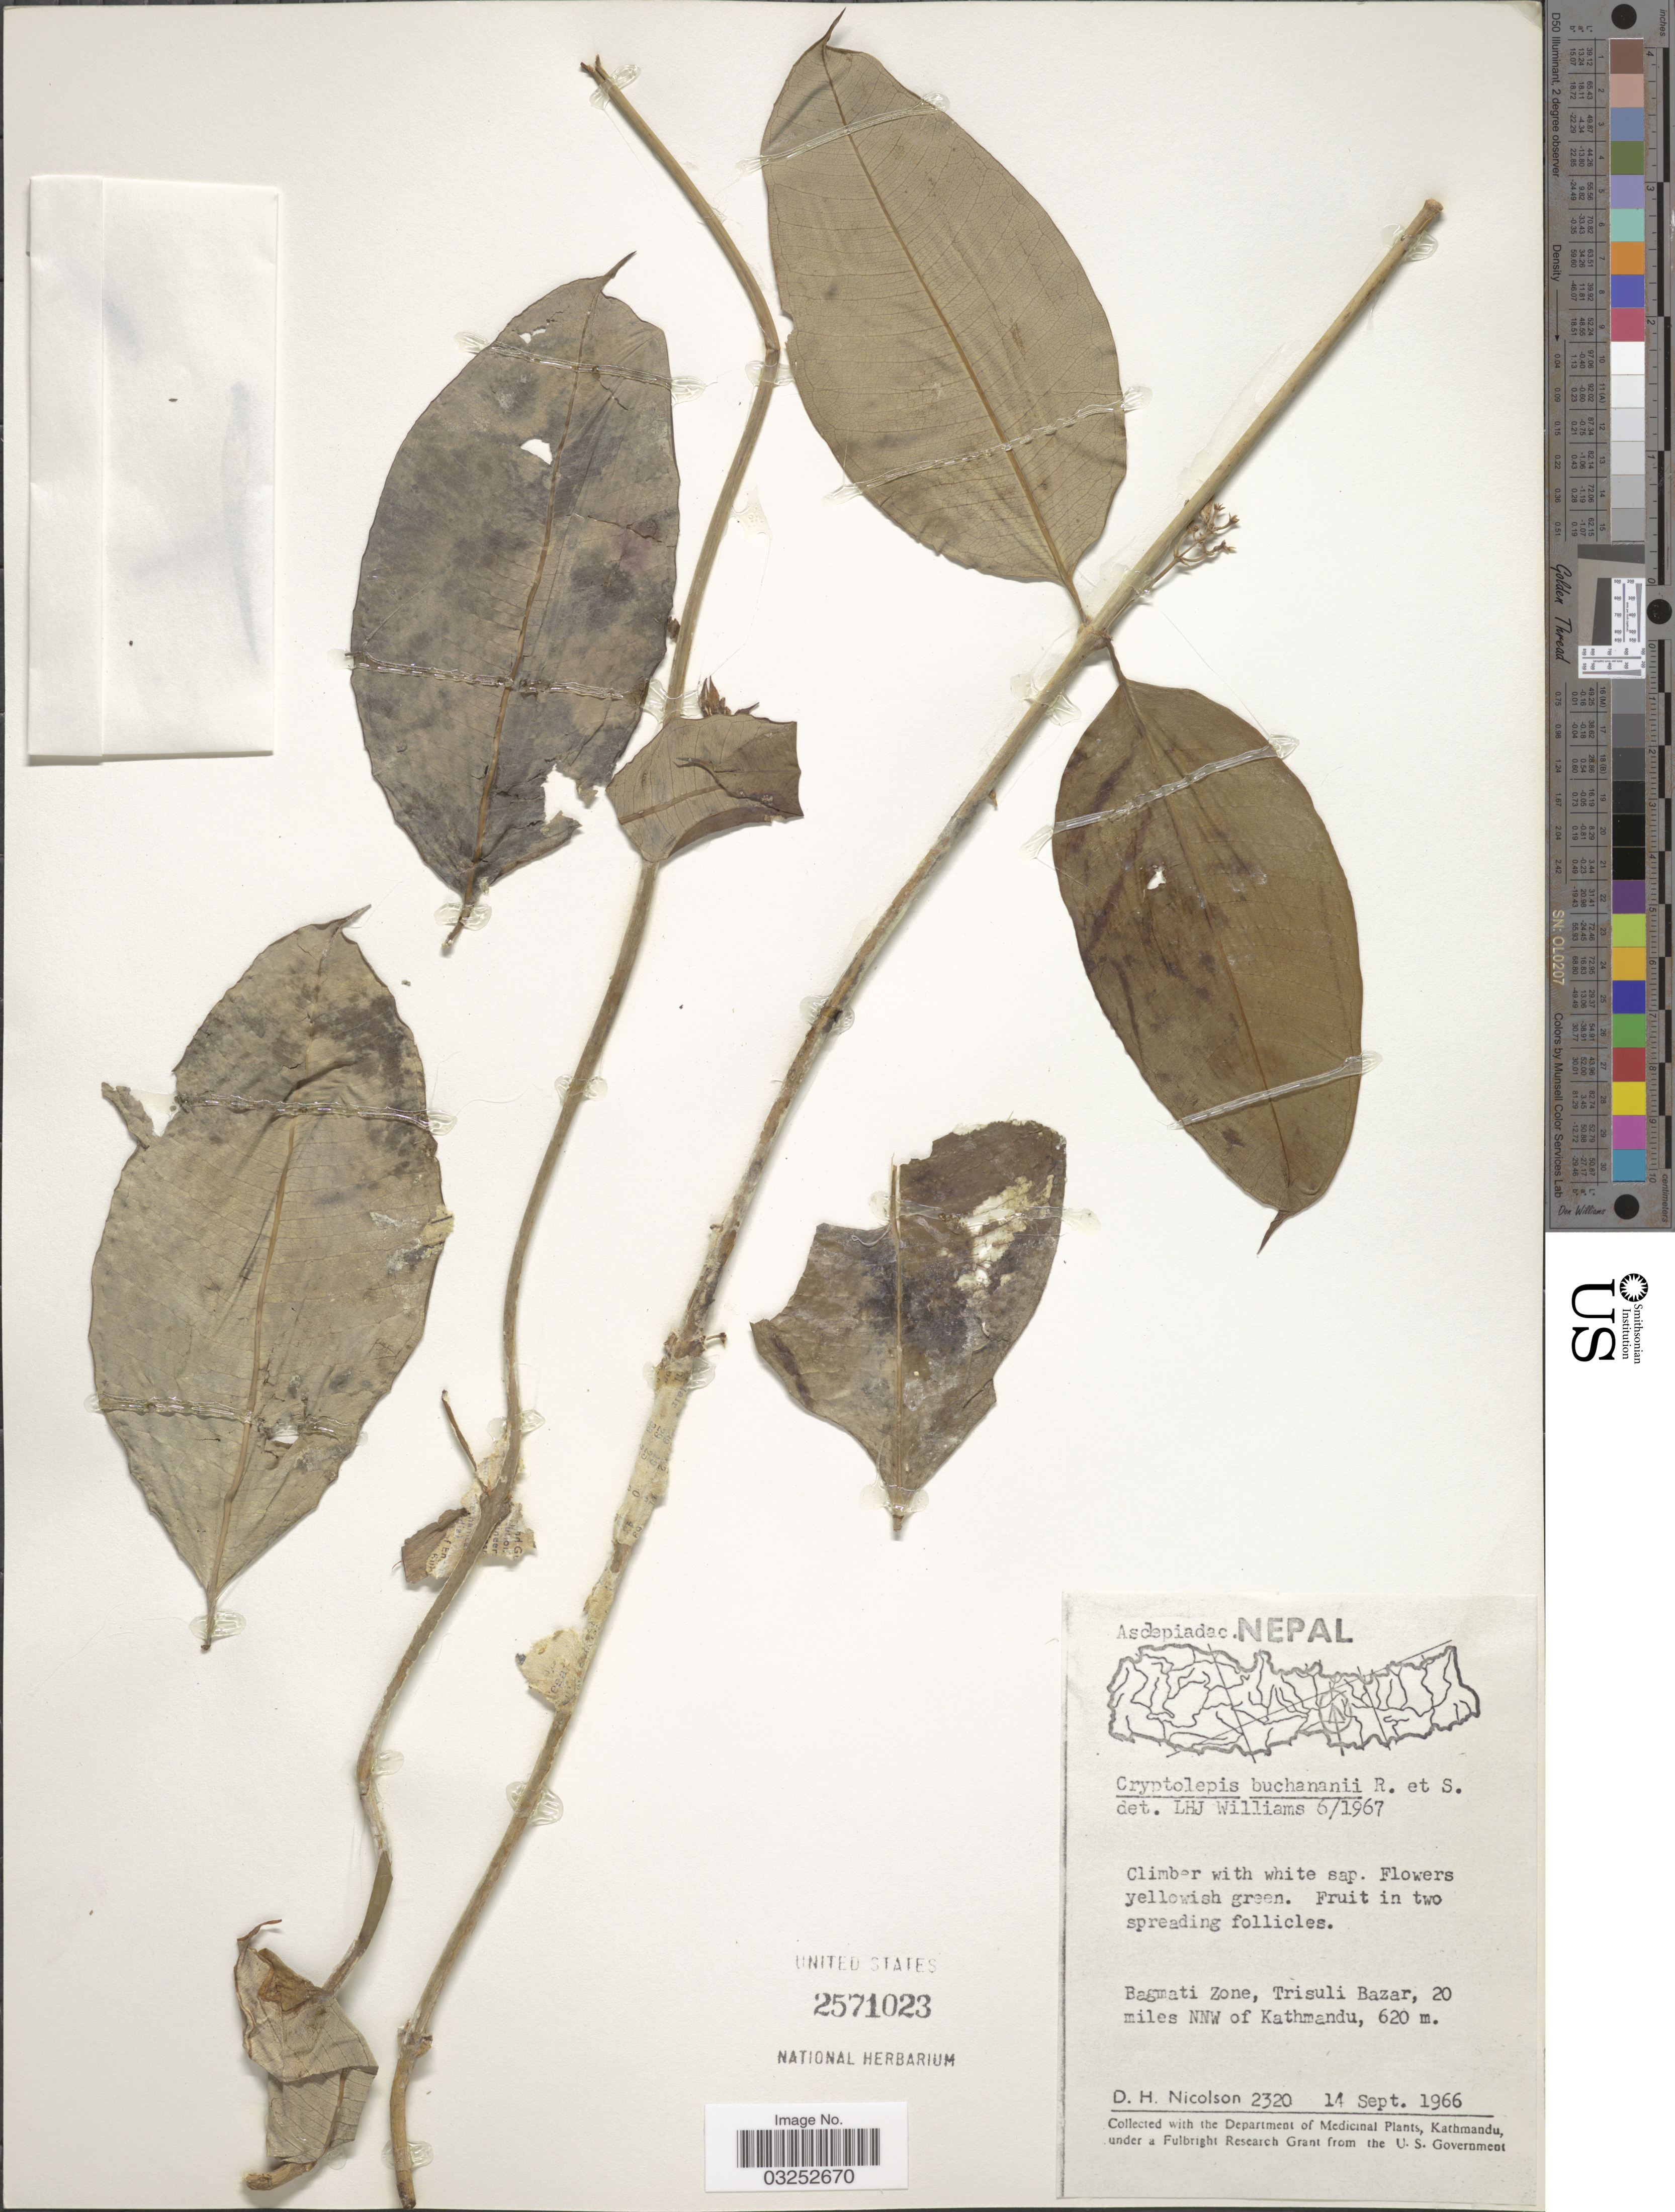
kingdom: Plantae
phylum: Tracheophyta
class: Magnoliopsida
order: Gentianales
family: Apocynaceae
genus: Cryptolepis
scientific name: Cryptolepis buchananii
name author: Roem. & Schult.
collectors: D. H. Nicolson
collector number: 2320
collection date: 1966-09-14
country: Nepal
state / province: Bagmati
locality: Bagmati Zone, Trisuli Bazar, 20 miles NNW of Kathmandu.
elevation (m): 620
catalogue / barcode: US 2571023